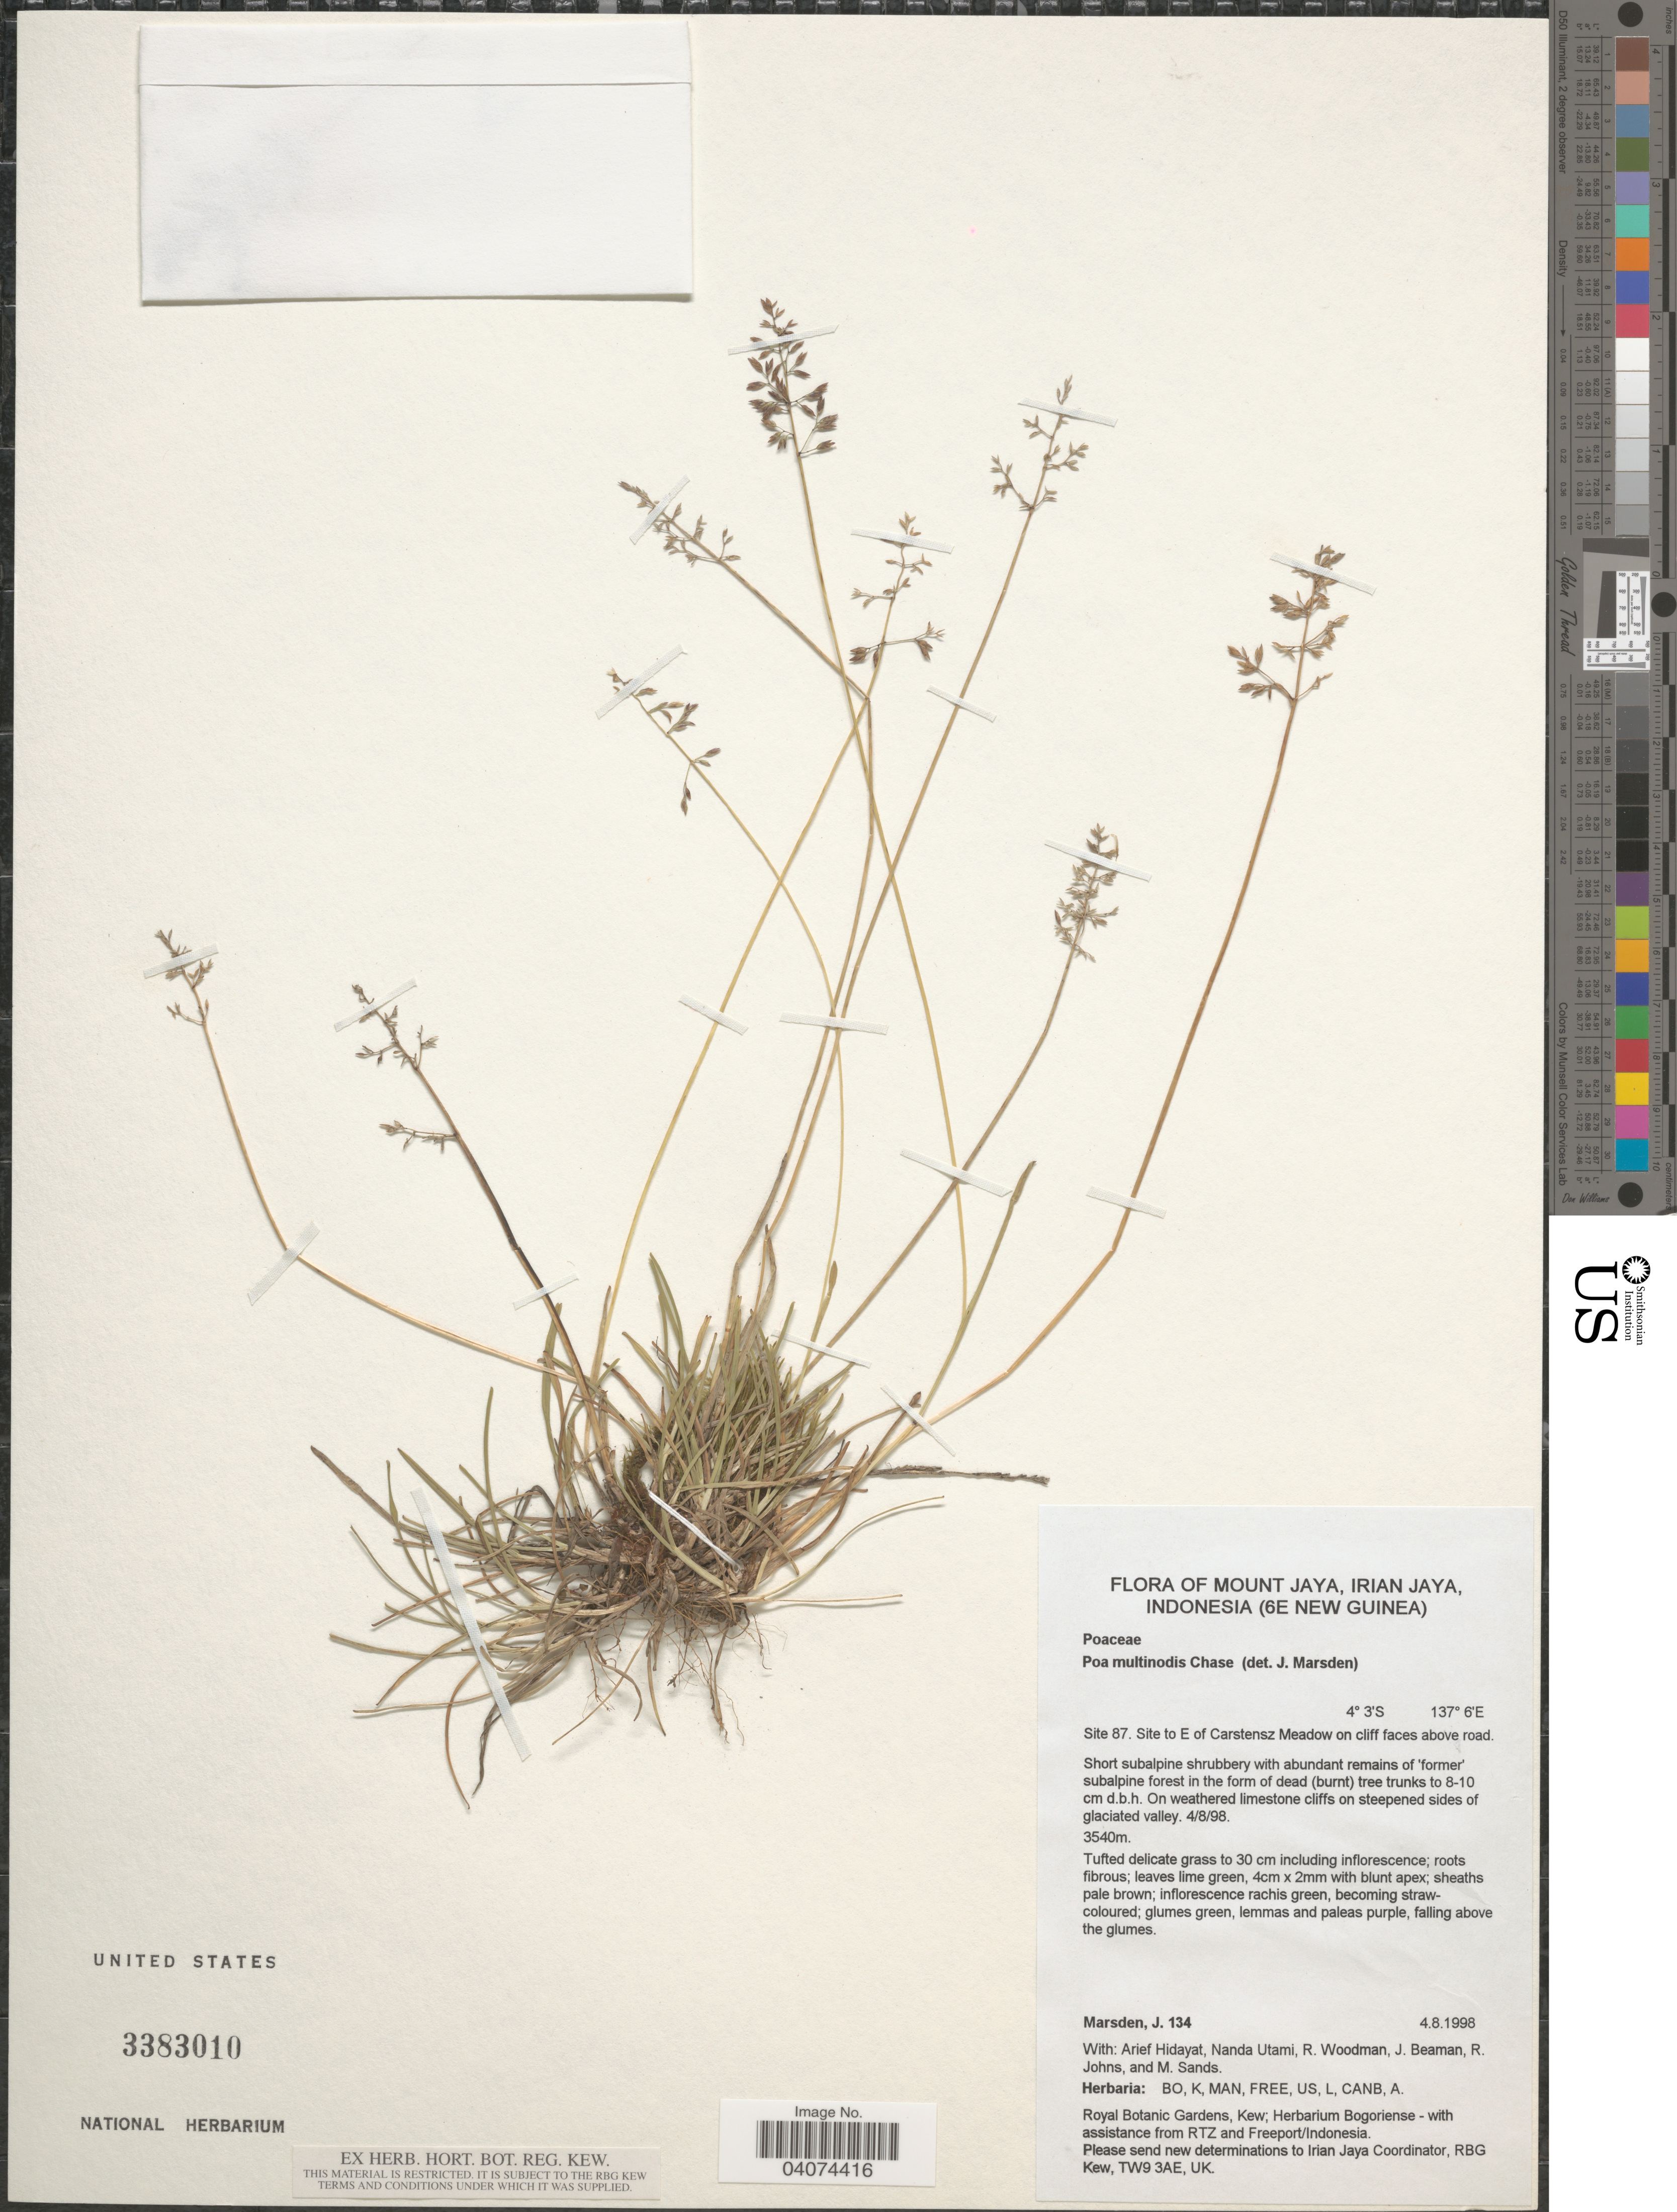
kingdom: Plantae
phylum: Tracheophyta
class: Liliopsida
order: Poales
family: Poaceae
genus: Poa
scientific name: Poa multinodis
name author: Chase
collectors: J. Marsden, A. Hidayat, N. Utami & R. Woodman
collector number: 134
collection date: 1998-08-04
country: Indonesia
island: New Guinea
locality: Mount Jaya, Irian Jaya (6e New Guinea). Site 87. Site to E of Carstensz Meadow on cliff faces above road.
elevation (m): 3540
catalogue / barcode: US 3383010